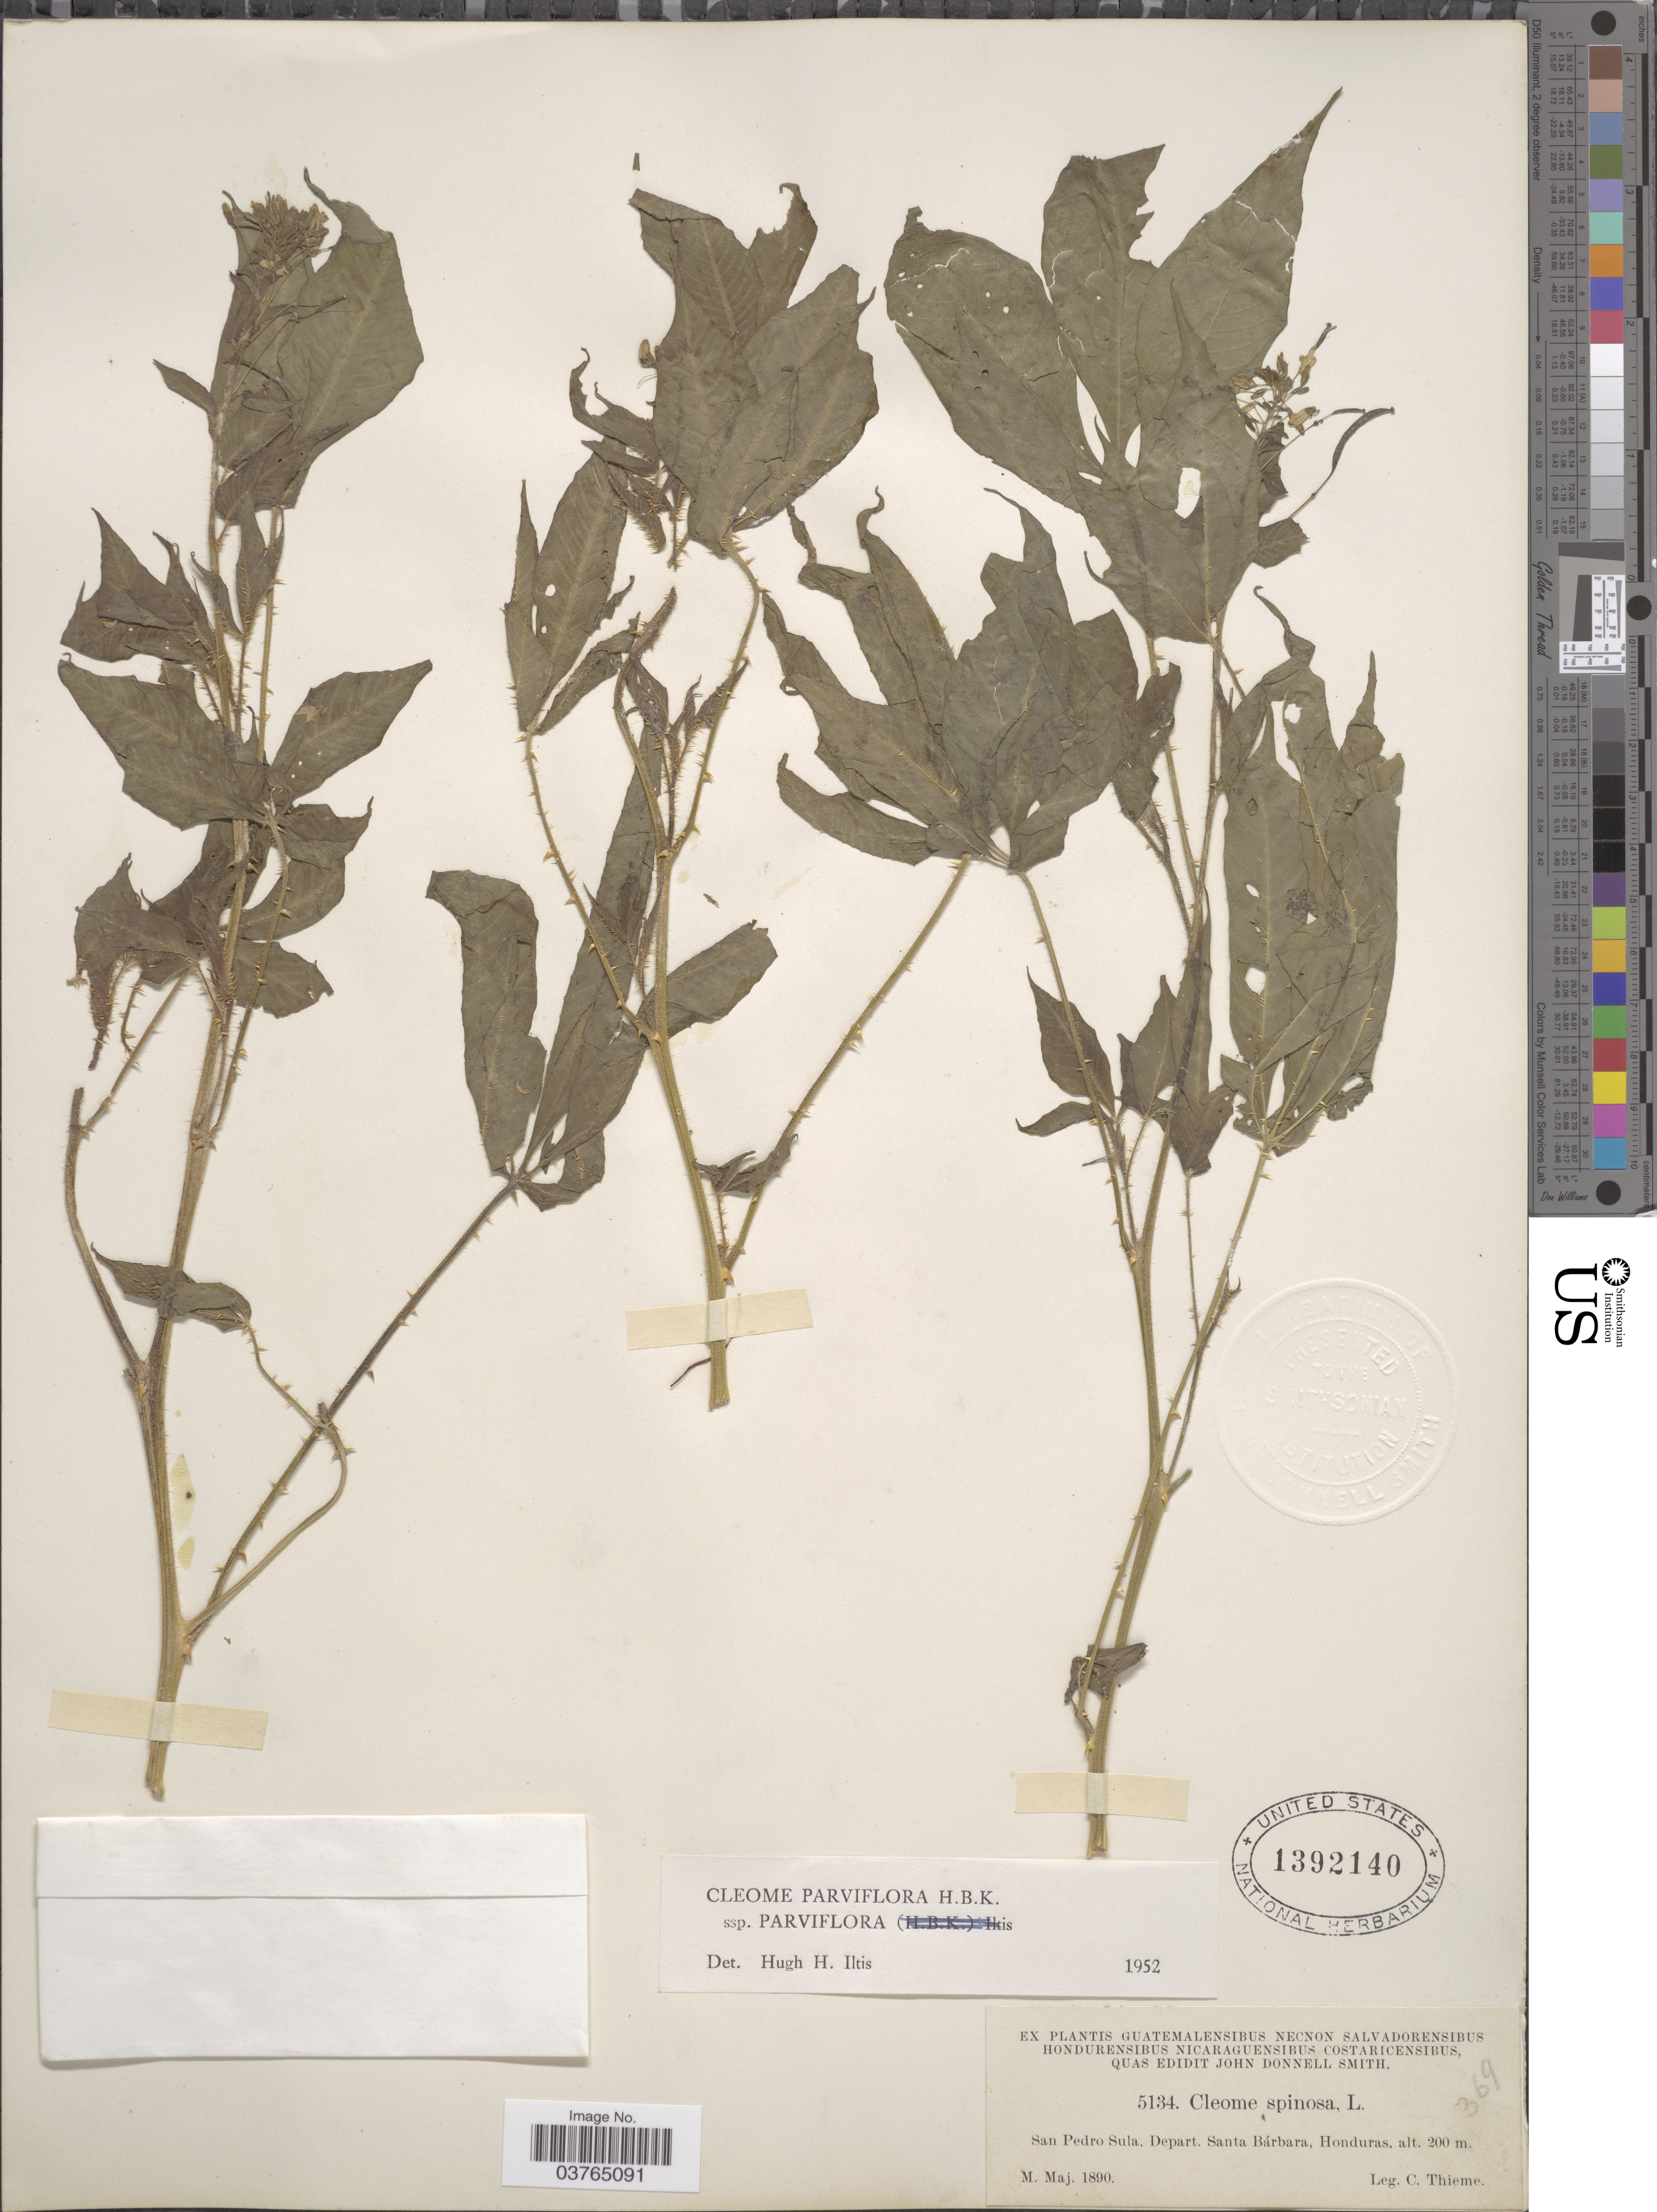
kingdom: Plantae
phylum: Tracheophyta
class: Magnoliopsida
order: Brassicales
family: Cleomaceae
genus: Tarenaya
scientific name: Tarenaya parviflora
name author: (Kunth) Iltis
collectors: C. Thieme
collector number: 5134/369?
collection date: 1890-05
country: Honduras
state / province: Santa Barbara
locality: San Pedro Sula, Depart. Santa Bárbara.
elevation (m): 200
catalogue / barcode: US 1392140